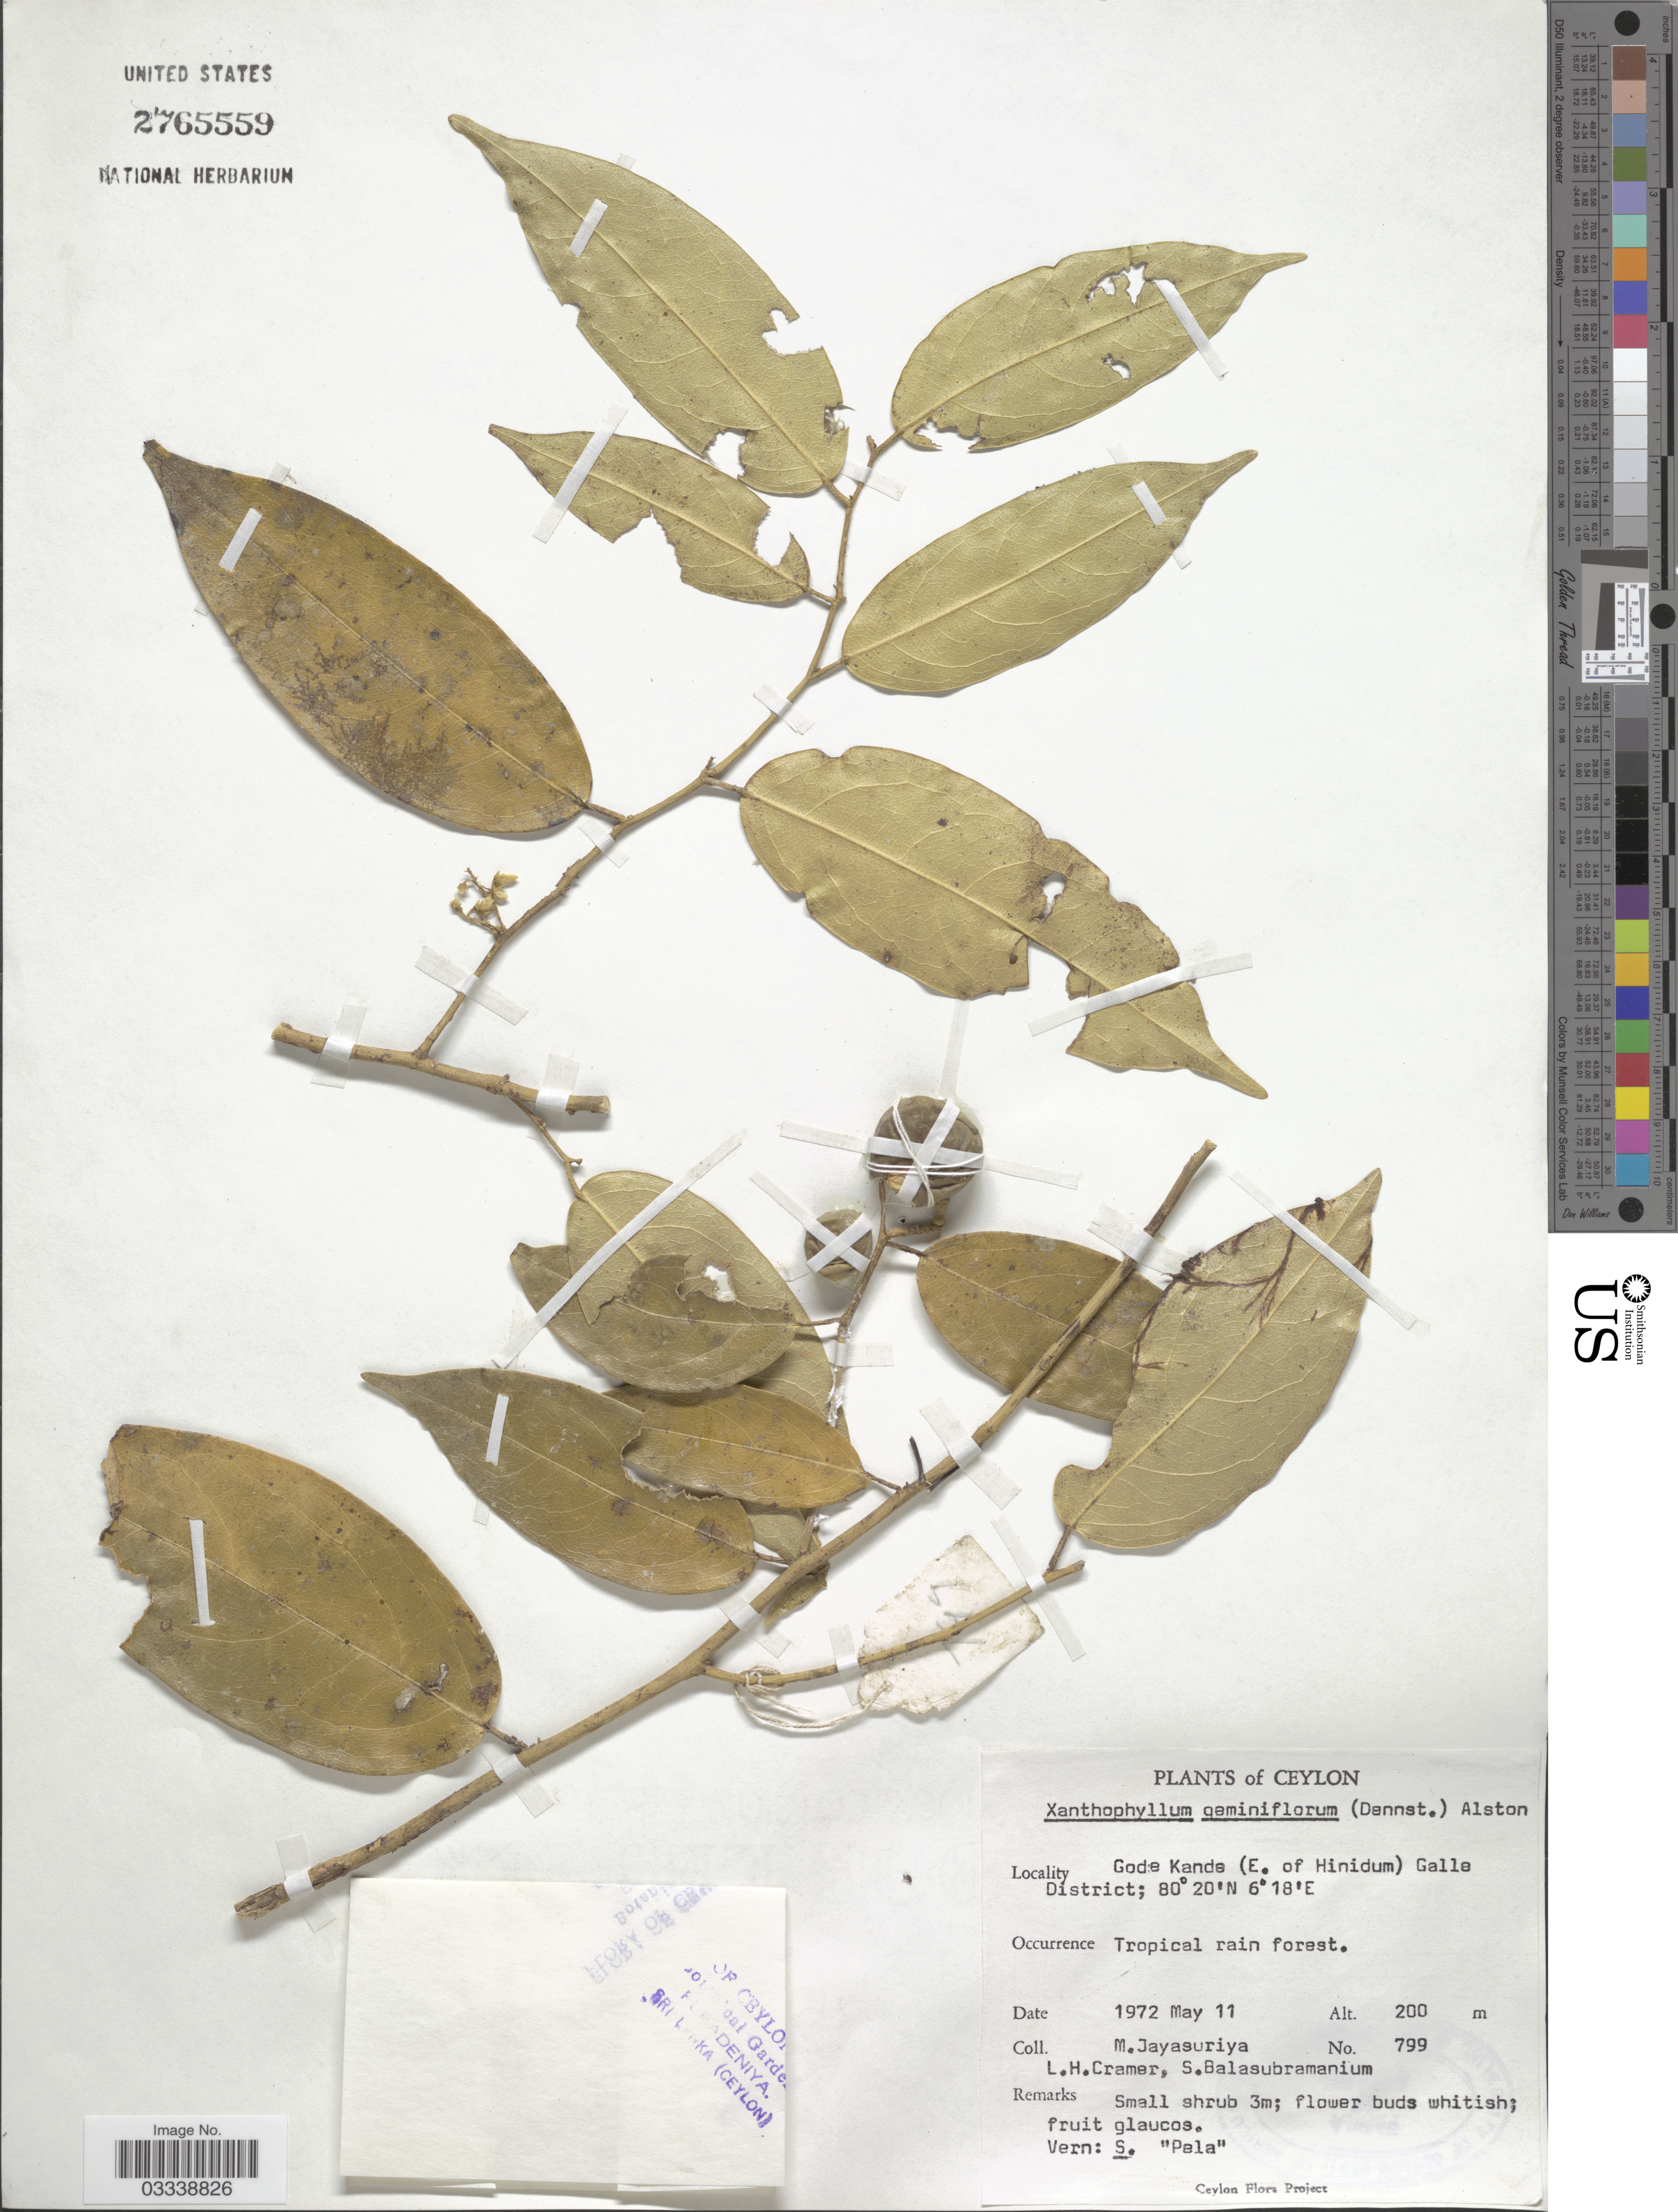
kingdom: Plantae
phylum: Tracheophyta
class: Magnoliopsida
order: Fabales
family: Polygalaceae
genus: Xanthophyllum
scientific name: Xanthophyllum zeylanicum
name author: Meijden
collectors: M. Jayasuriya, L. H. Cramer & S. Balasubramanium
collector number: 799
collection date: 1972-05-11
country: Sri Lanka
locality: Ceylon. Gode Kande (E. of Hinidum) Galle District.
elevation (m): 200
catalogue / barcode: US 2765559